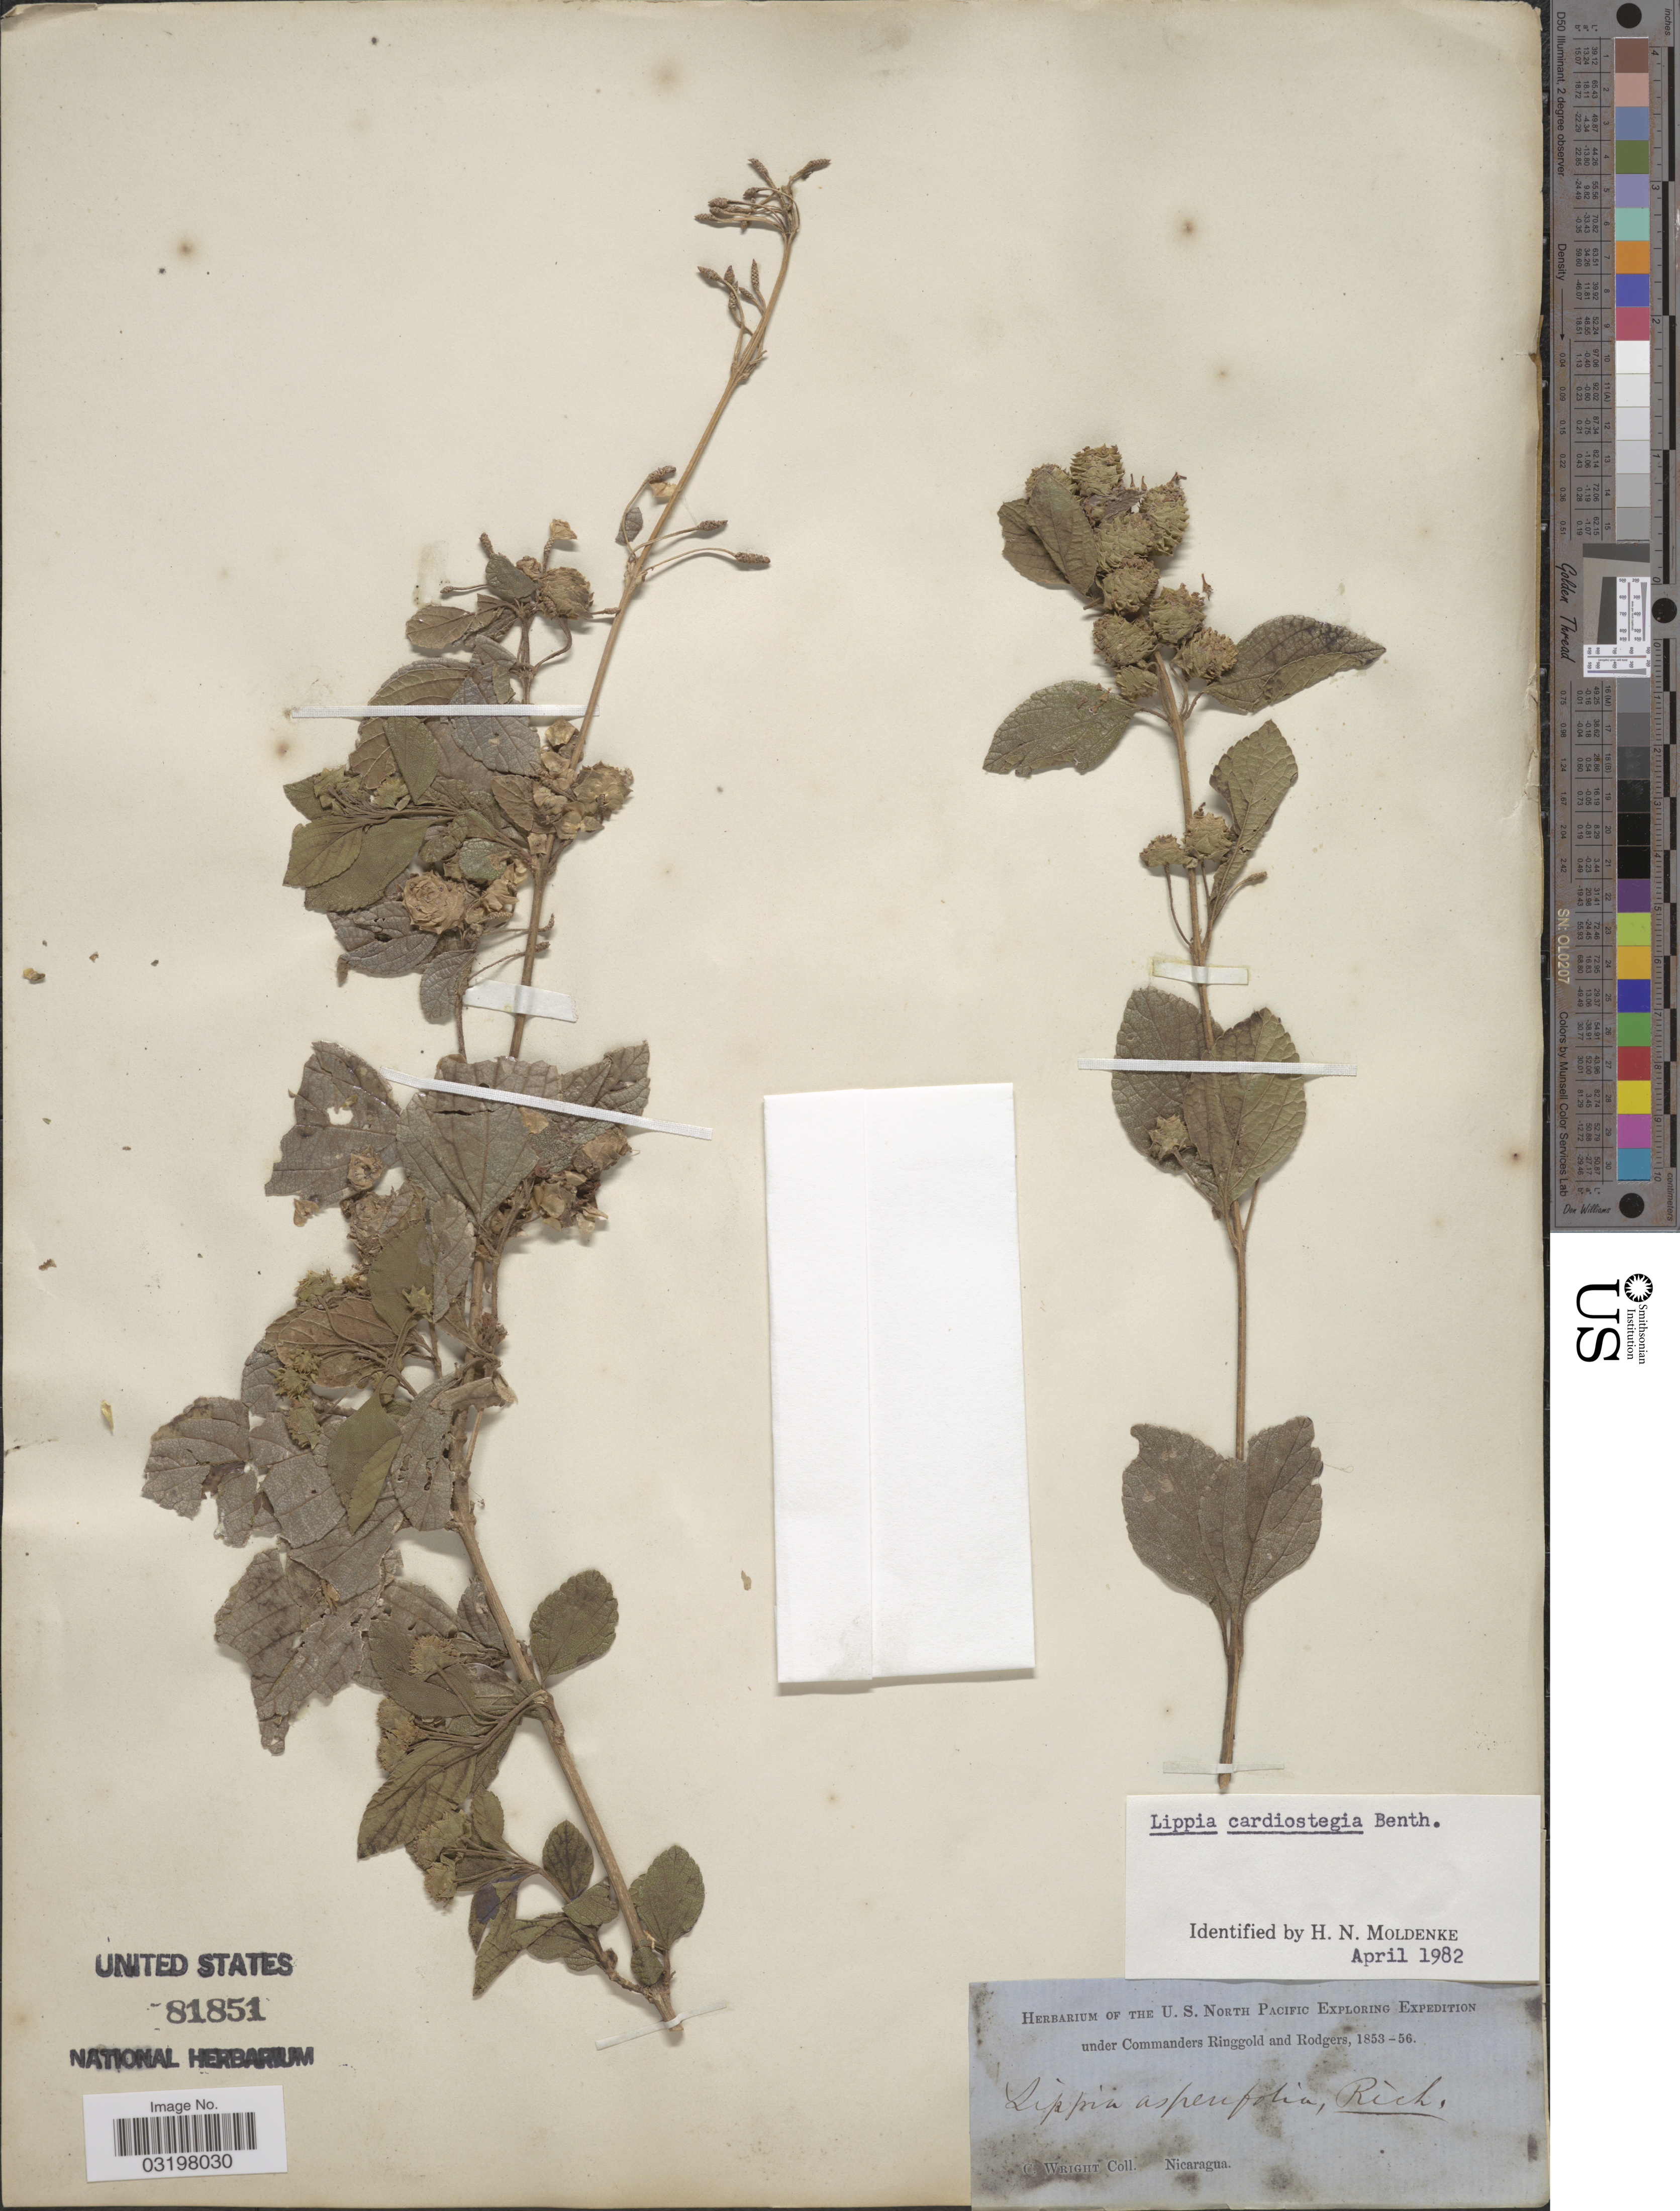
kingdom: Plantae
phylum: Tracheophyta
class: Magnoliopsida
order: Lamiales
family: Verbenaceae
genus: Lippia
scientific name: Lippia cardiostegia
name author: Benth.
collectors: C. Wright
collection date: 1853/1856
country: Nicaragua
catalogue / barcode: US 81851